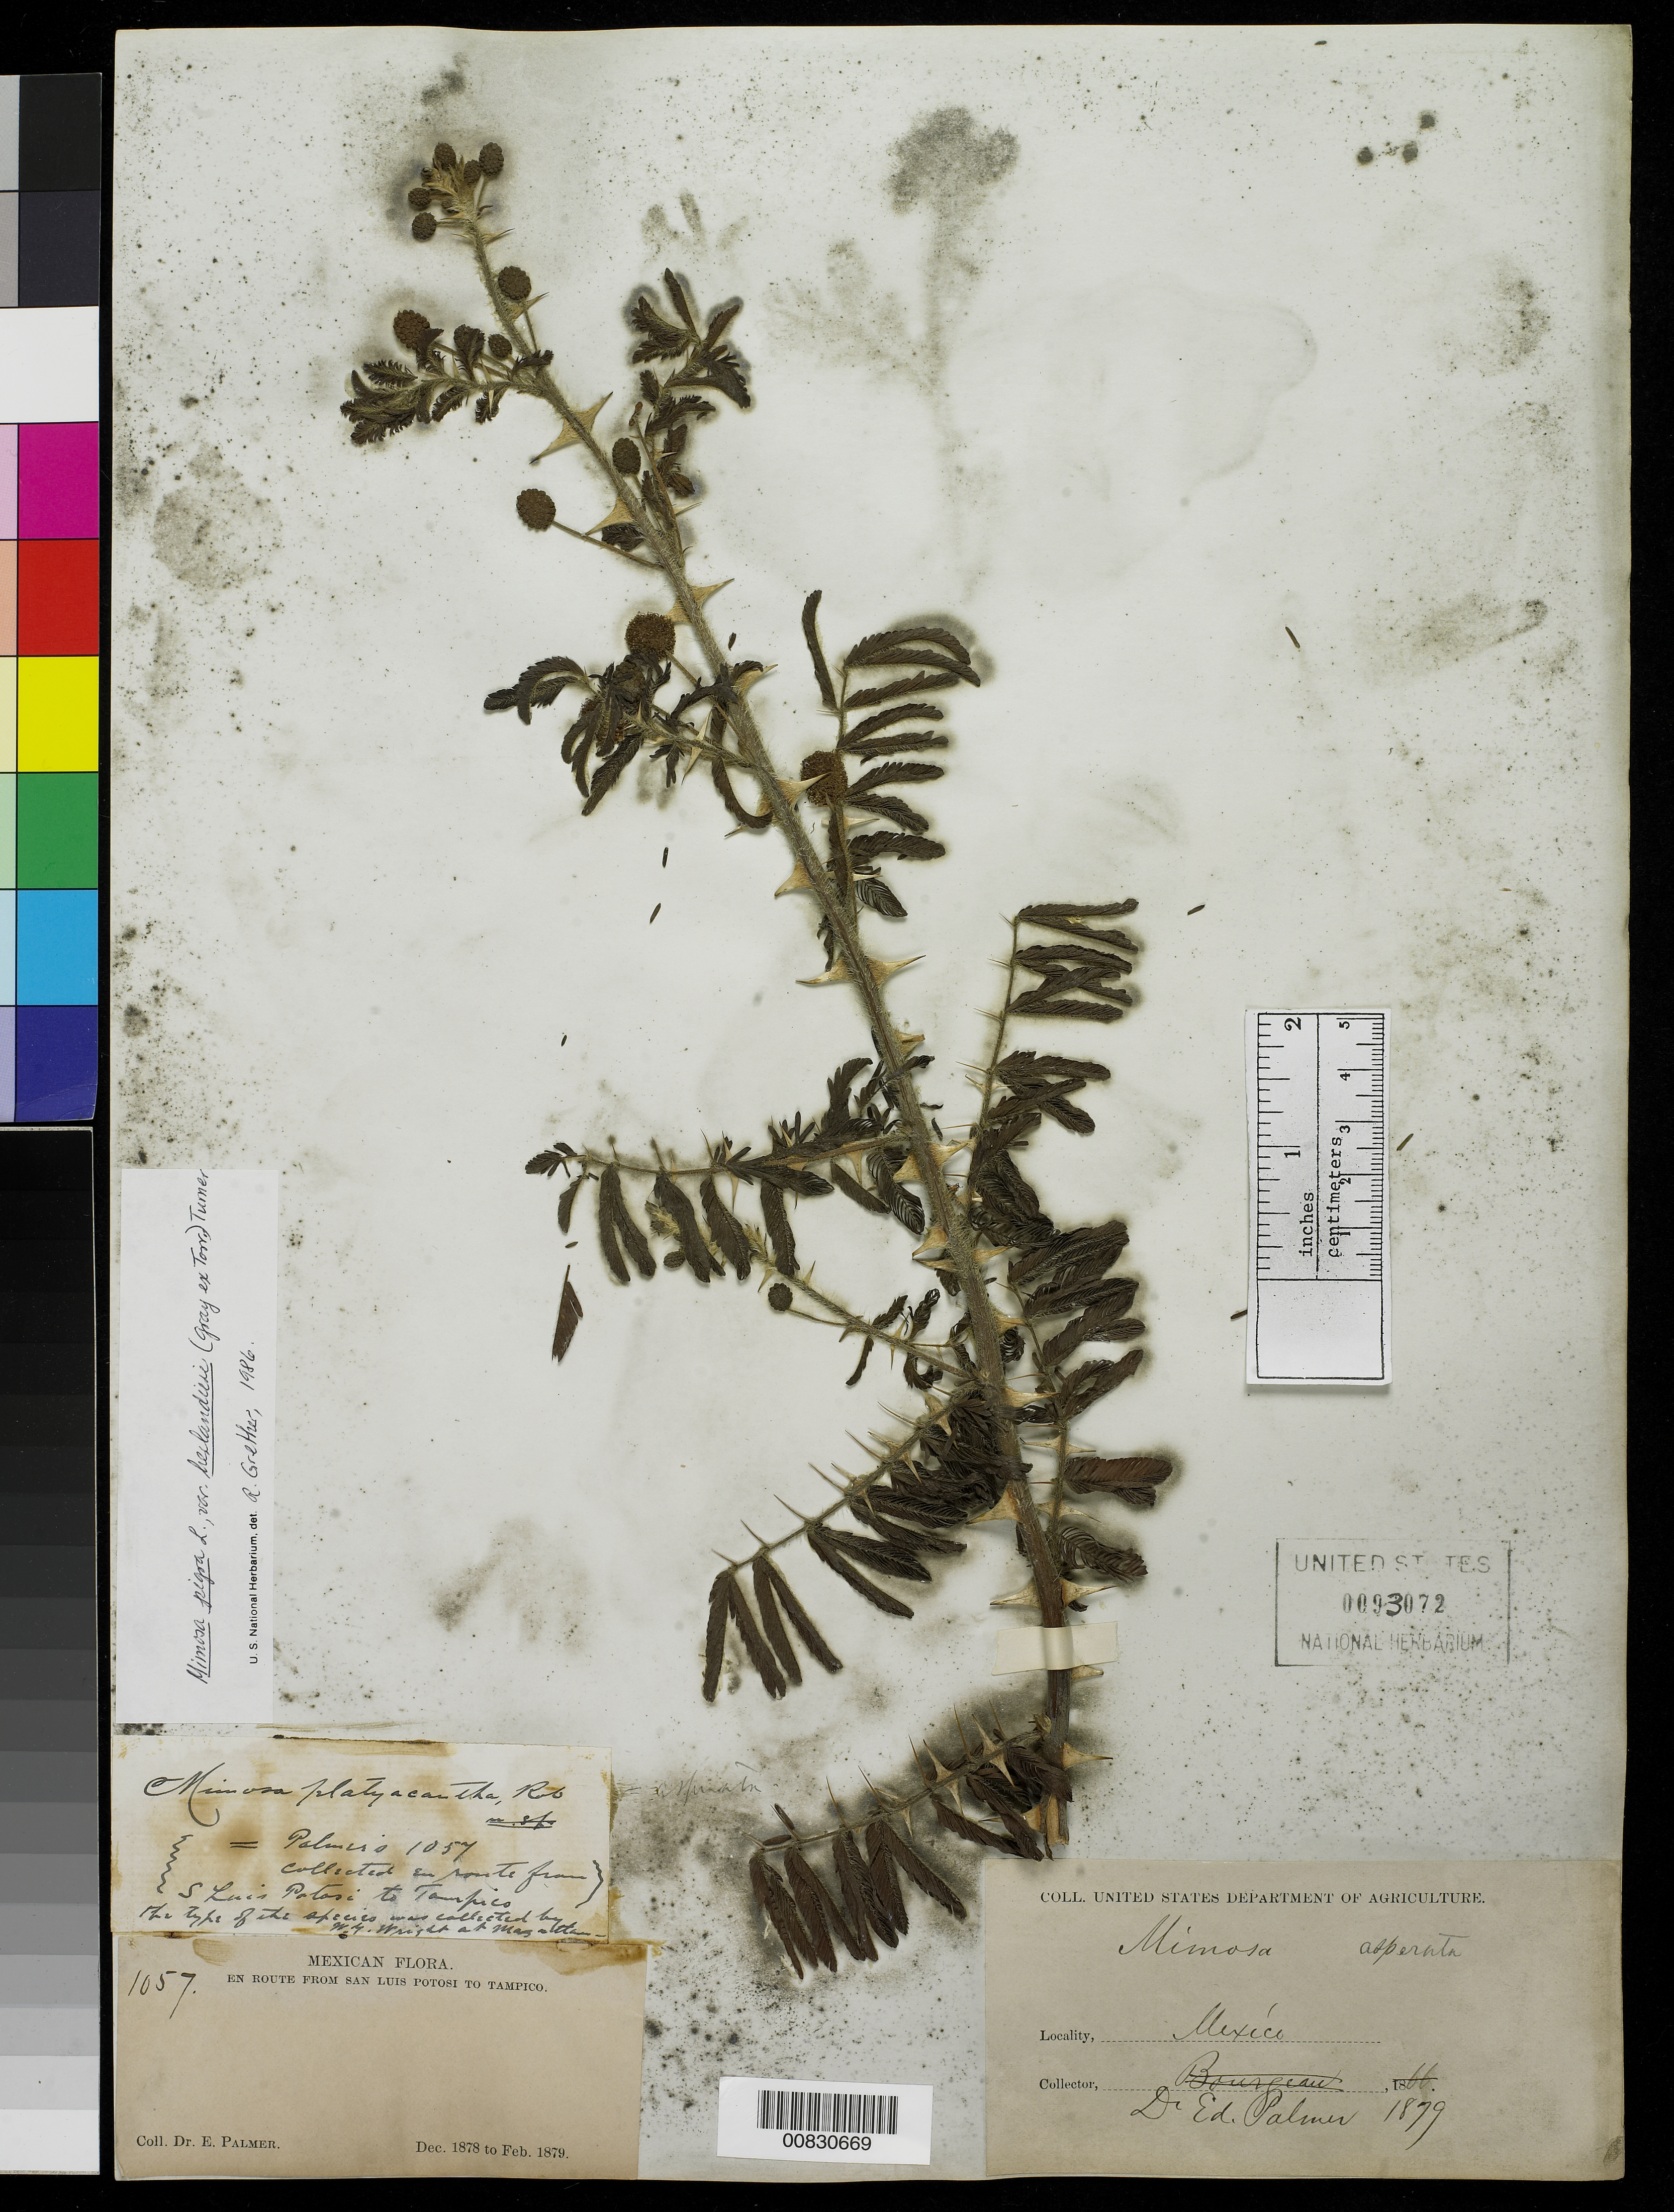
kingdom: Plantae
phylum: Tracheophyta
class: Magnoliopsida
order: Fabales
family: Fabaceae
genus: Mimosa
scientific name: Mimosa asperata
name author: L.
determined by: Strong, Mark T., (BOT), Smithsonian Institution - National Museum of Natural History (UNITED STATES)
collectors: E. Palmer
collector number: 1057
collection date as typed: Dec 1878 to -- Feb 1879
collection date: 1878-12/1879-02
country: Mexico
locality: En route from San Luis Potosí to Tampico, Tamaulipas.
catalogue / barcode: US 93072